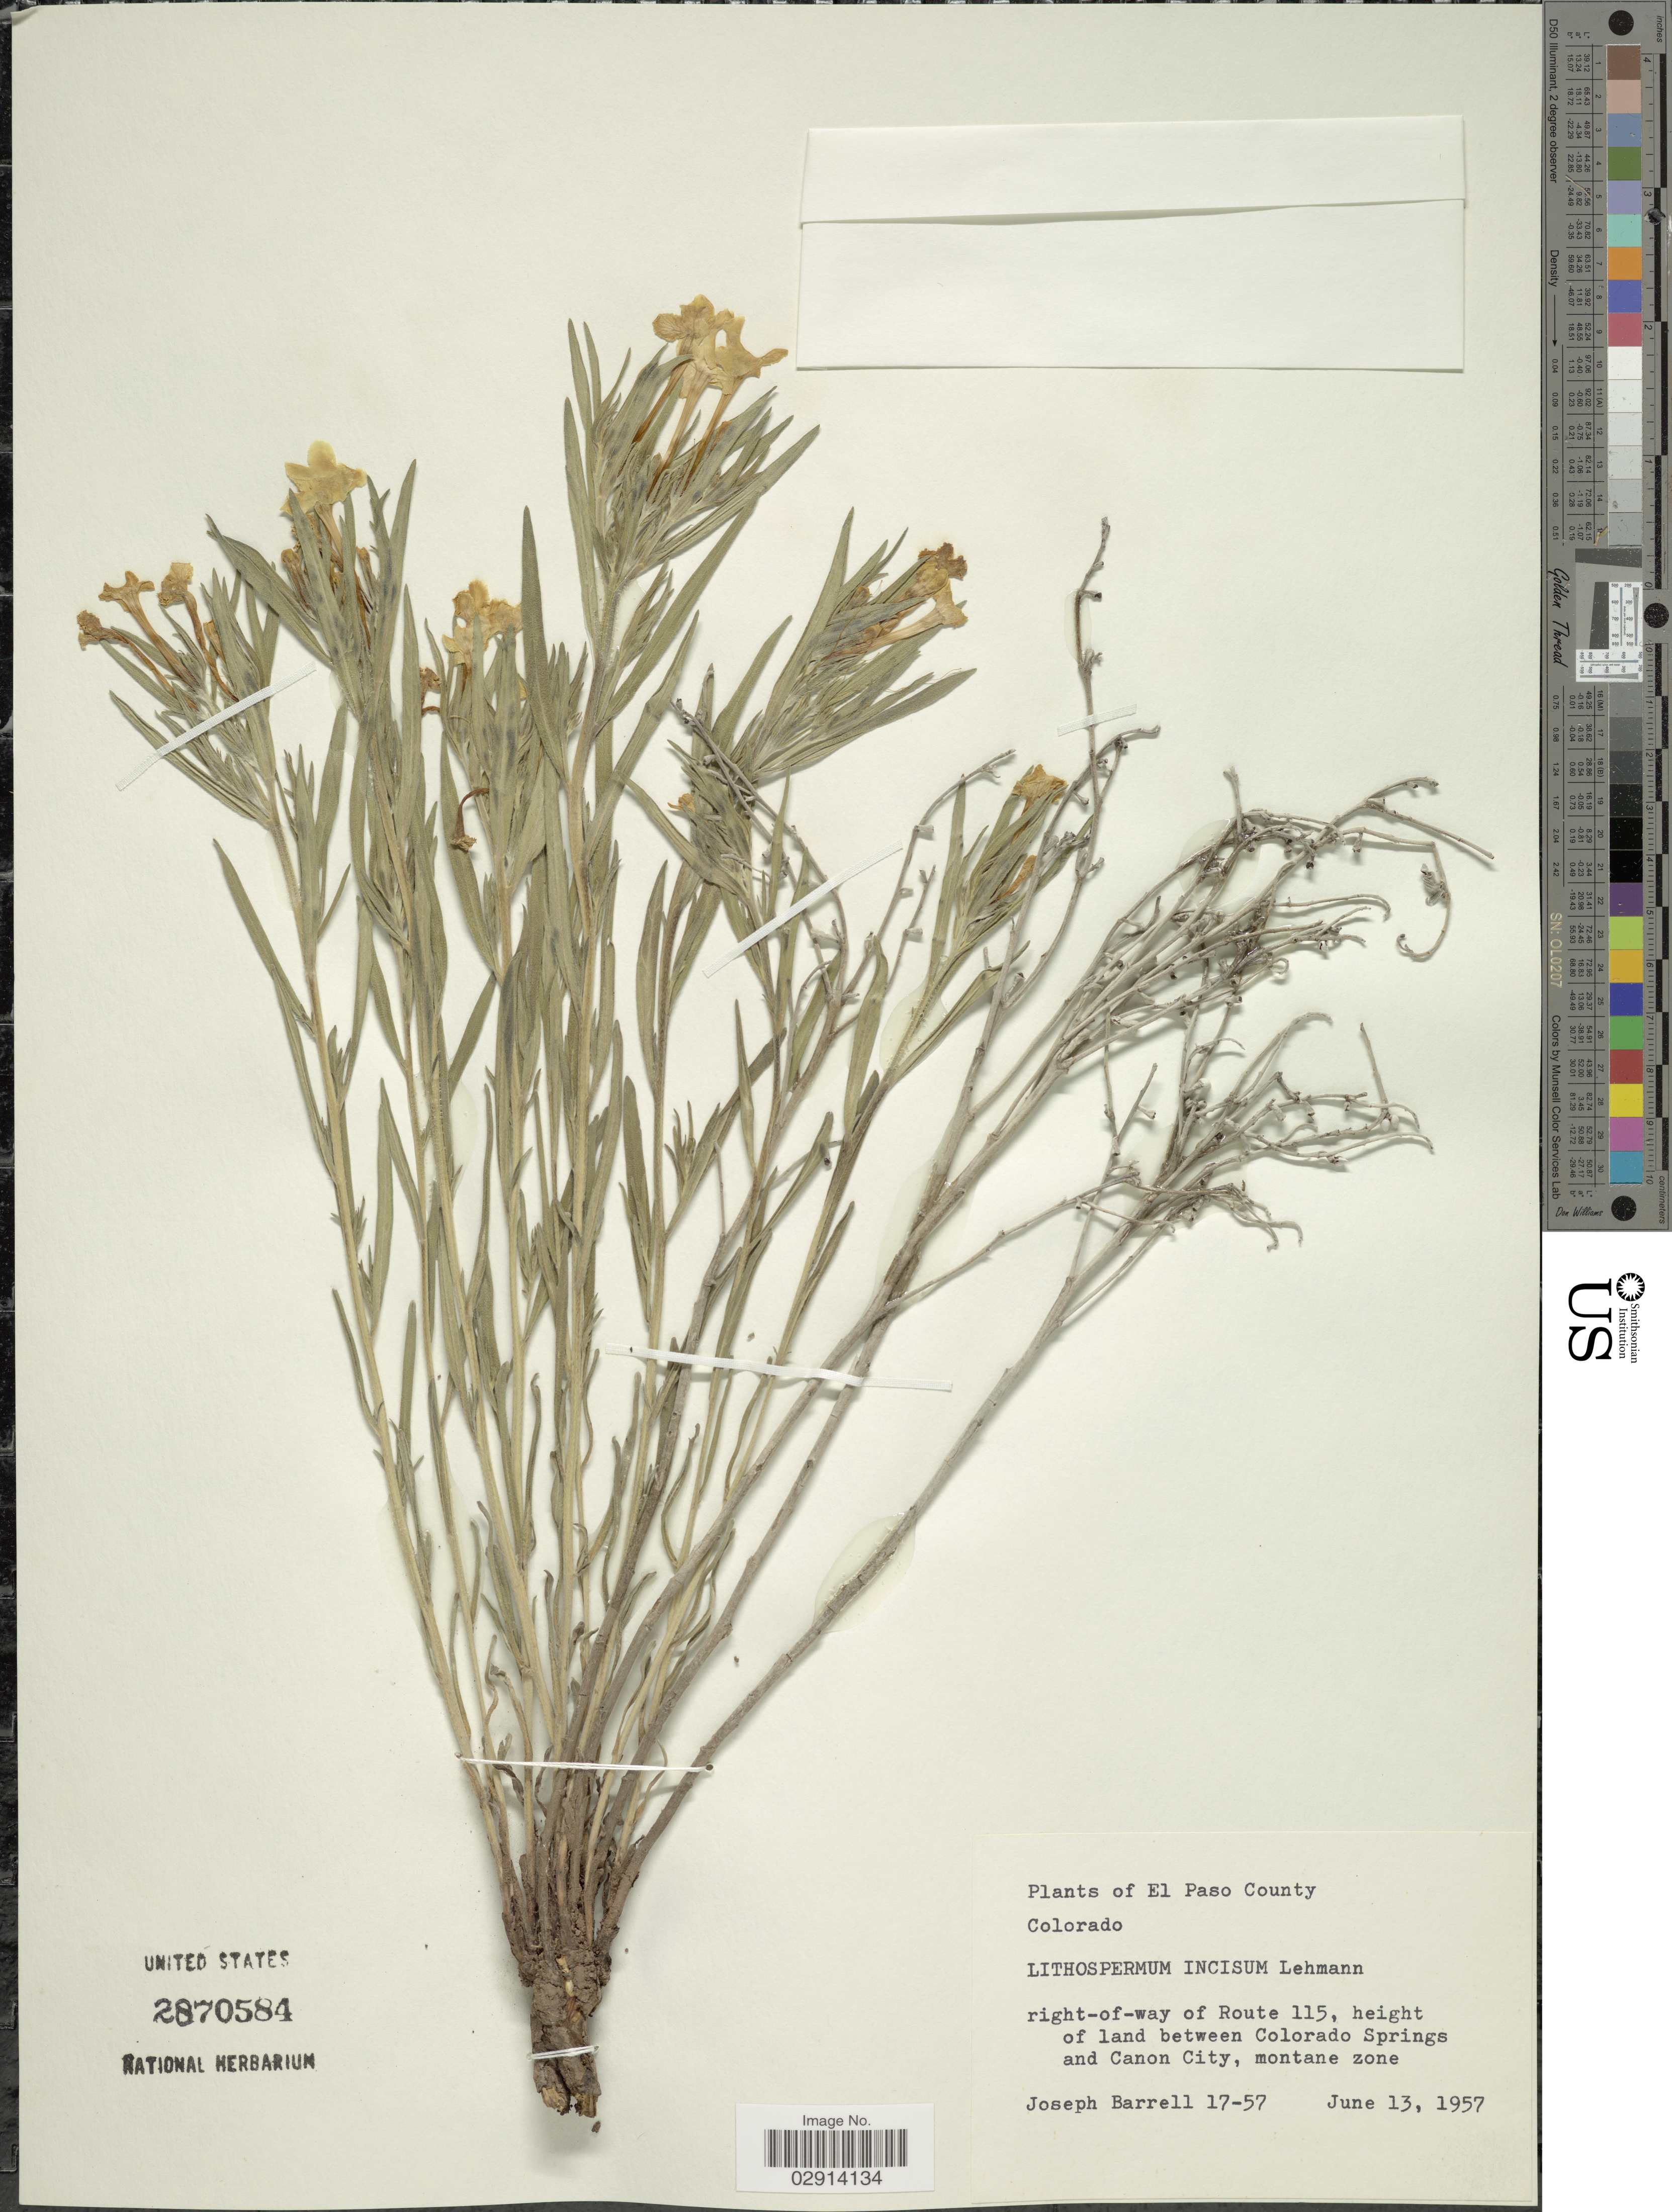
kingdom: Plantae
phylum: Tracheophyta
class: Magnoliopsida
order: Boraginales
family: Boraginaceae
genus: Lithospermum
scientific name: Lithospermum incisum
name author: Lehm.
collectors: J. Barrell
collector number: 17-57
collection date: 1957-06-13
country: United States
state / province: Colorado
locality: El Paso County. Right-of-way of Route 115, height of land between Colorado Springs and Canon City, montane zone.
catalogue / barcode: US 2870584